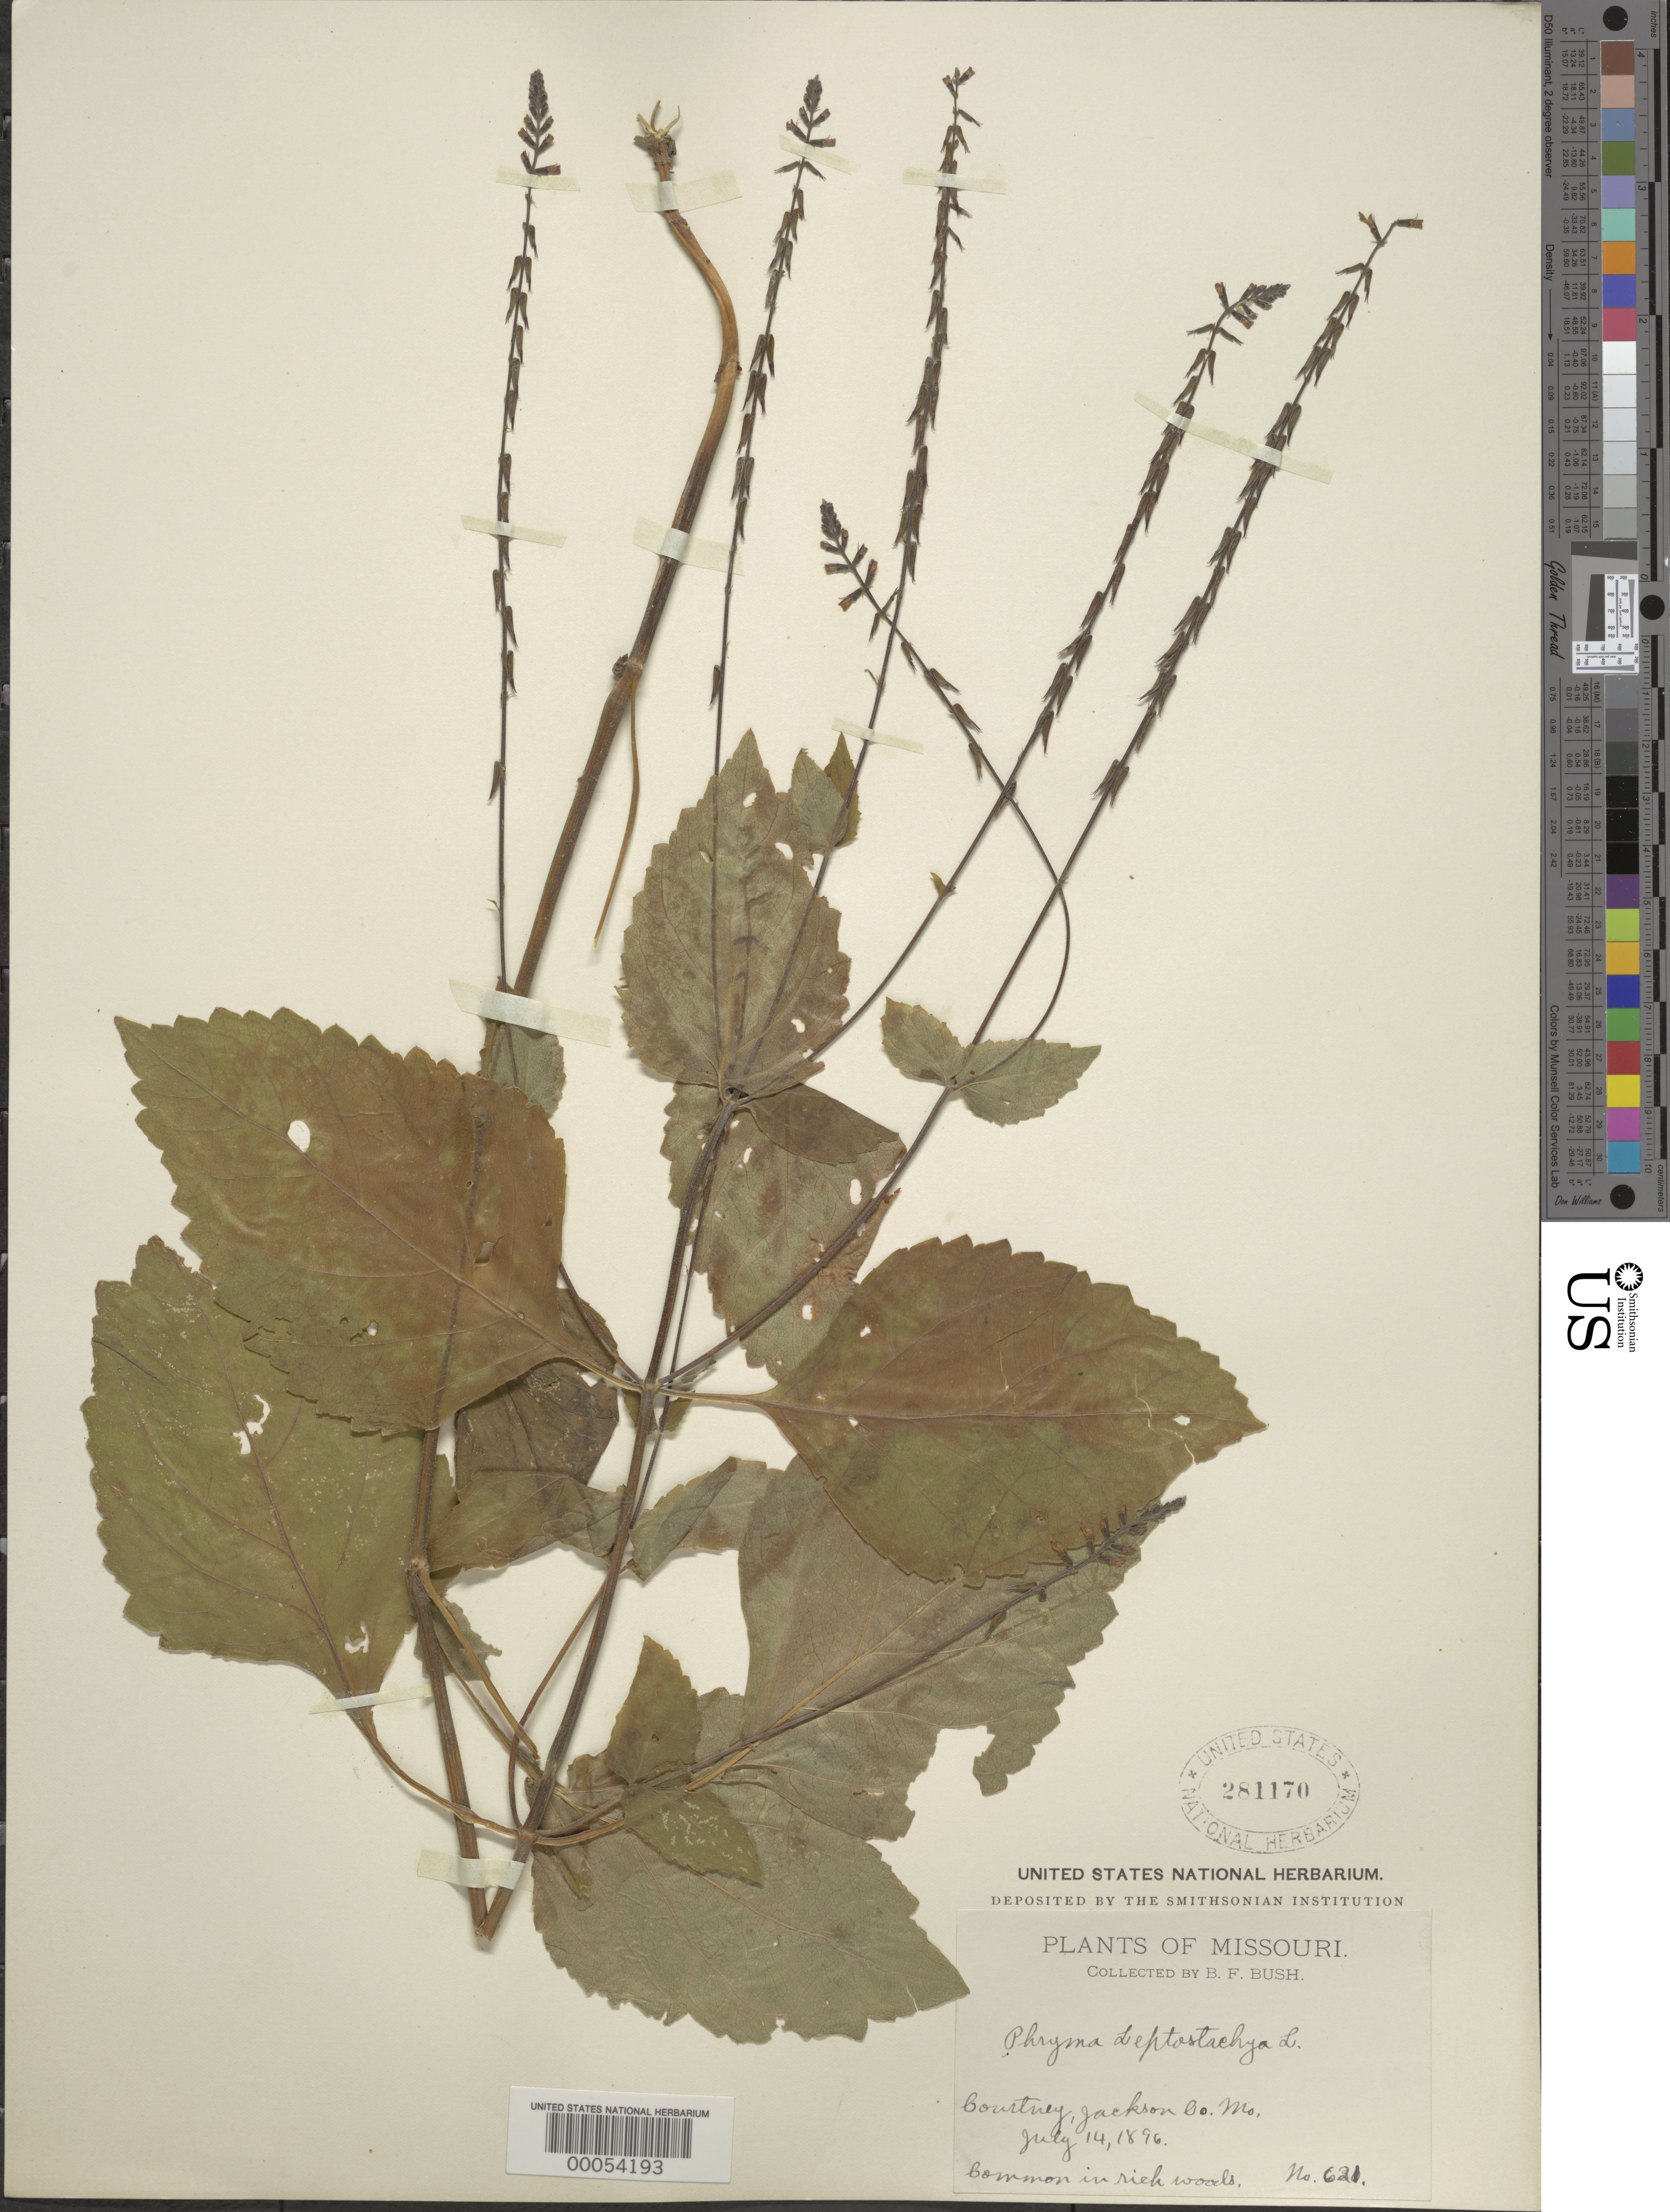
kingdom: Plantae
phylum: Tracheophyta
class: Magnoliopsida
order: Lamiales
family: Phrymaceae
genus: Phryma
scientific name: Phryma leptostachya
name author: L.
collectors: B. F. Bush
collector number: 621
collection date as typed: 14 Jul 1896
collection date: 1896-07-14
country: United States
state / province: Missouri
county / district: Jackson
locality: Courtney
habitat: In rich woods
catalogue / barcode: US 281170